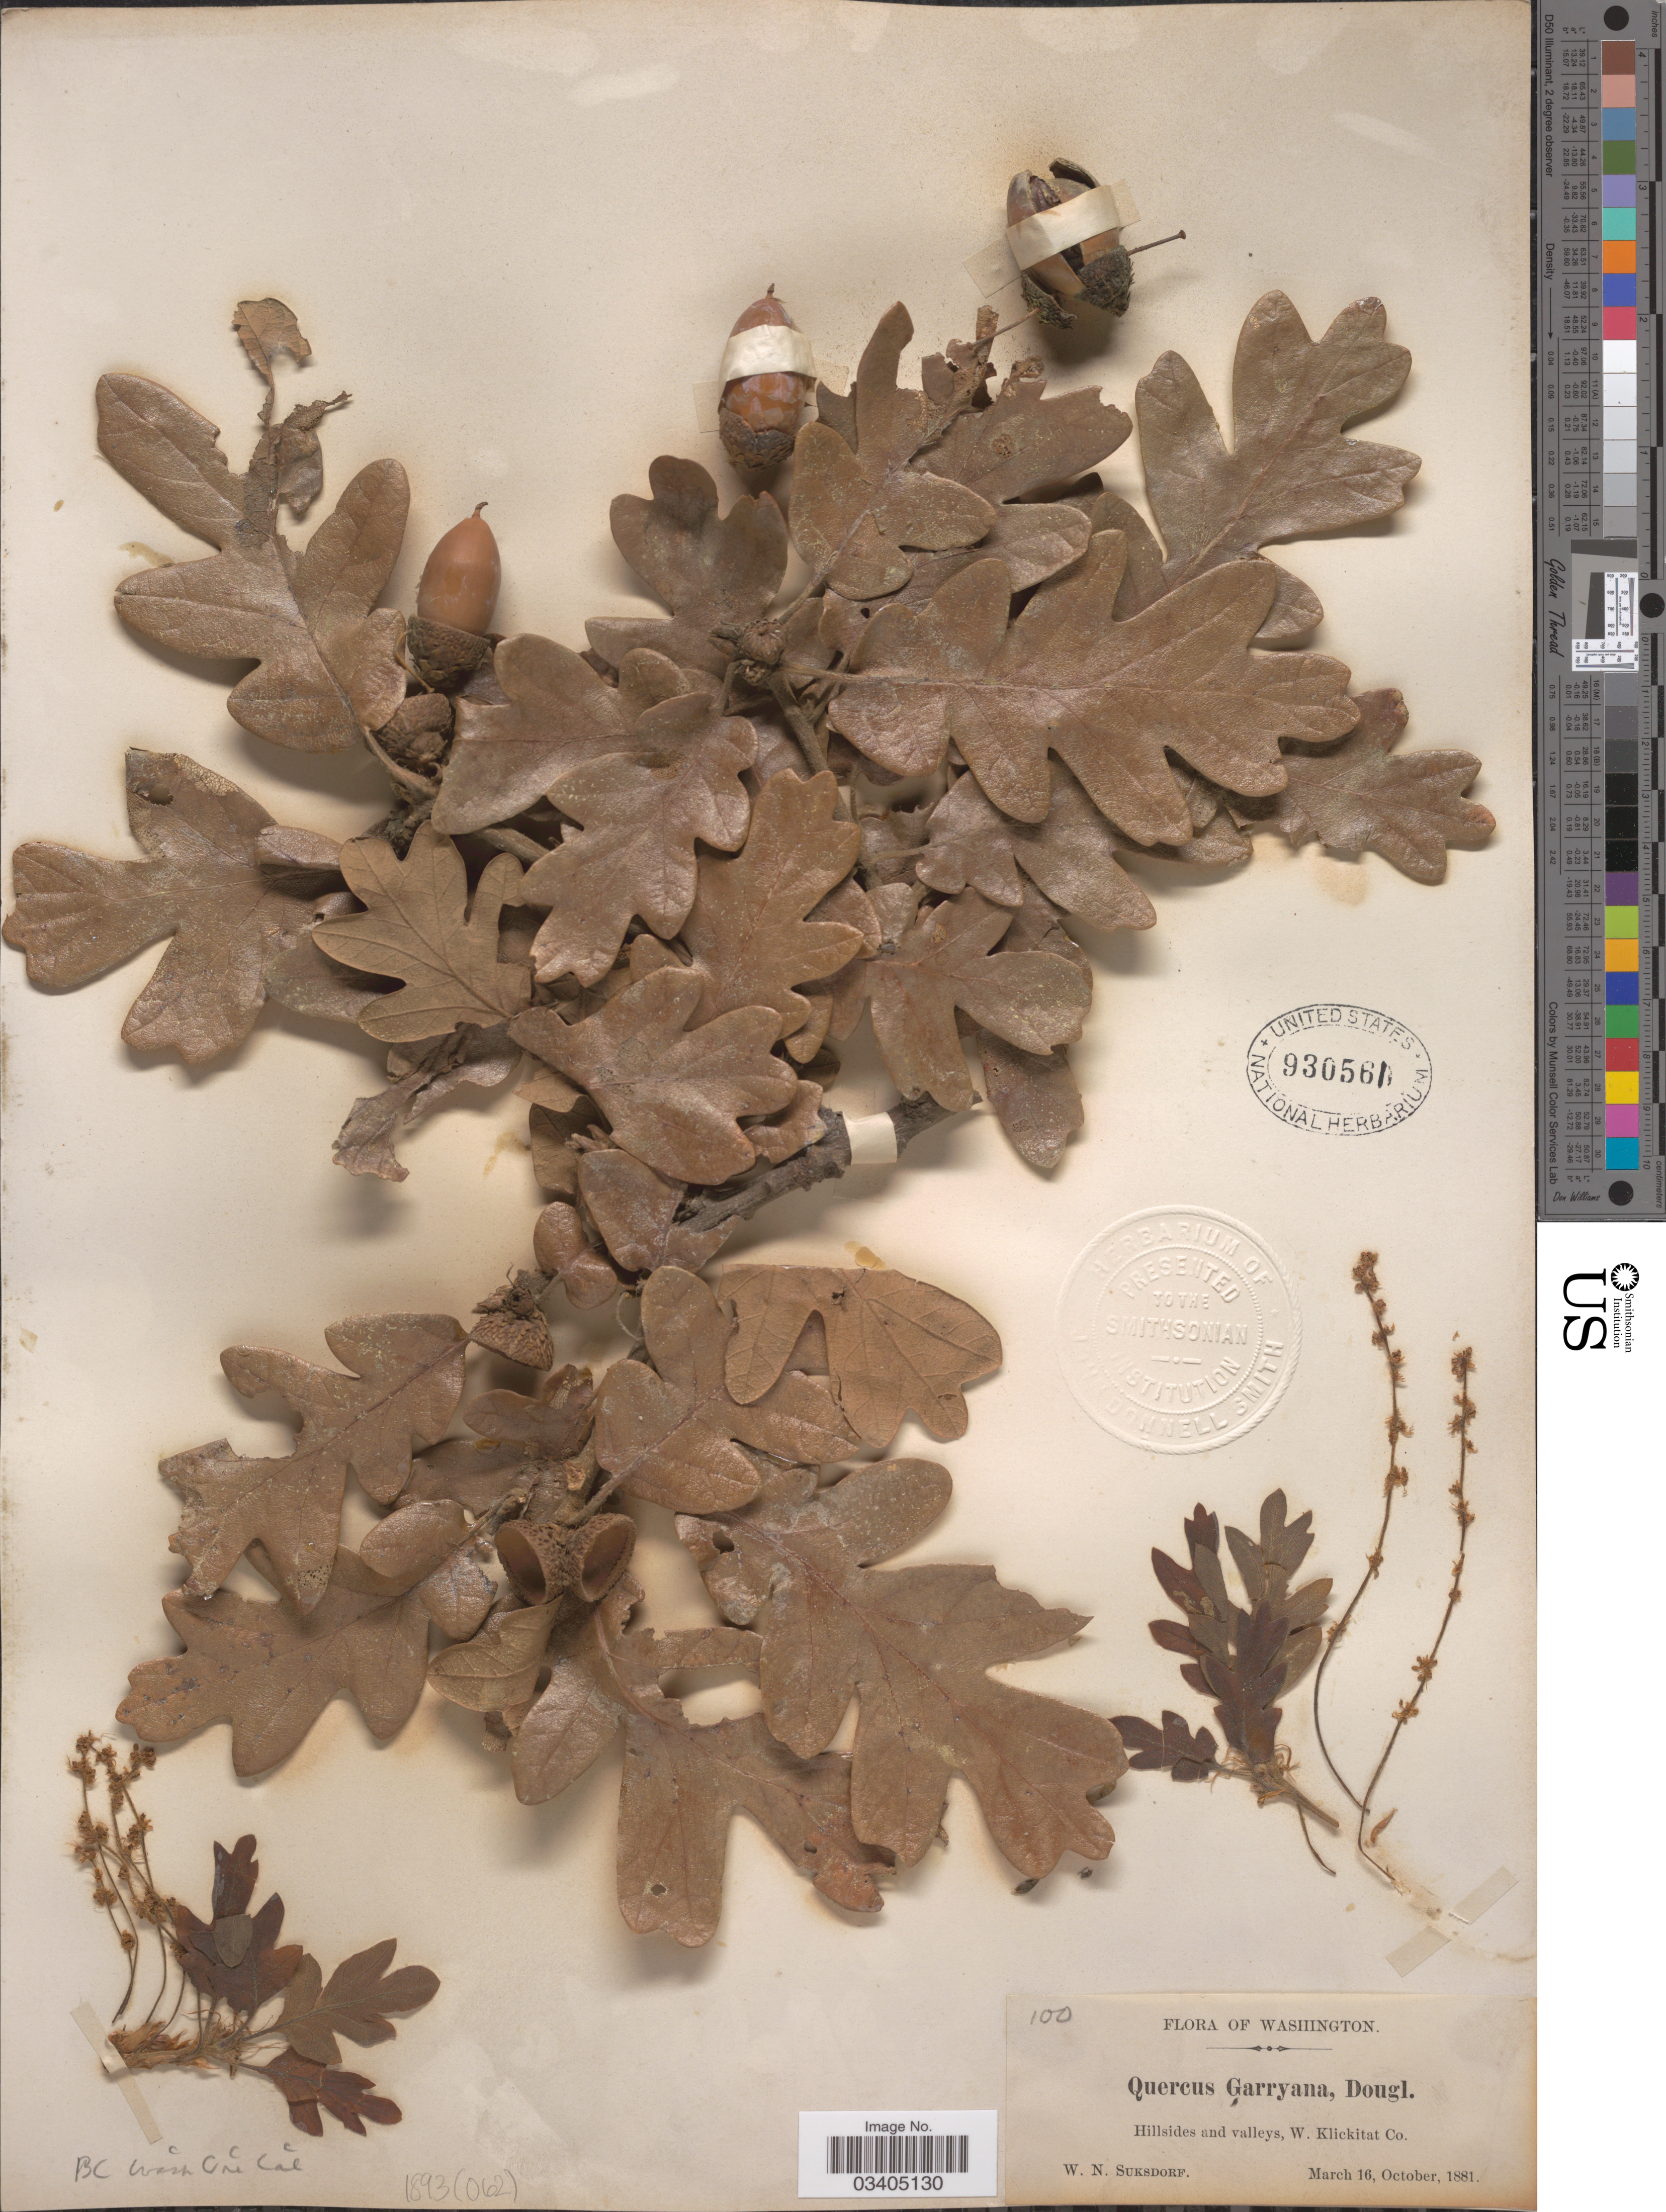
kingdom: Plantae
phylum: Tracheophyta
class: Magnoliopsida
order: Fagales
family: Fagaceae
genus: Quercus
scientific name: Quercus garryana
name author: Douglas ex Hook.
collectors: W. N. Suksdorf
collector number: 100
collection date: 1881-03-16/1881-10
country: United States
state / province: Washington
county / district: Klickitat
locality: Hillsides and valleys, W. Klickitat Co.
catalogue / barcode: US 930561